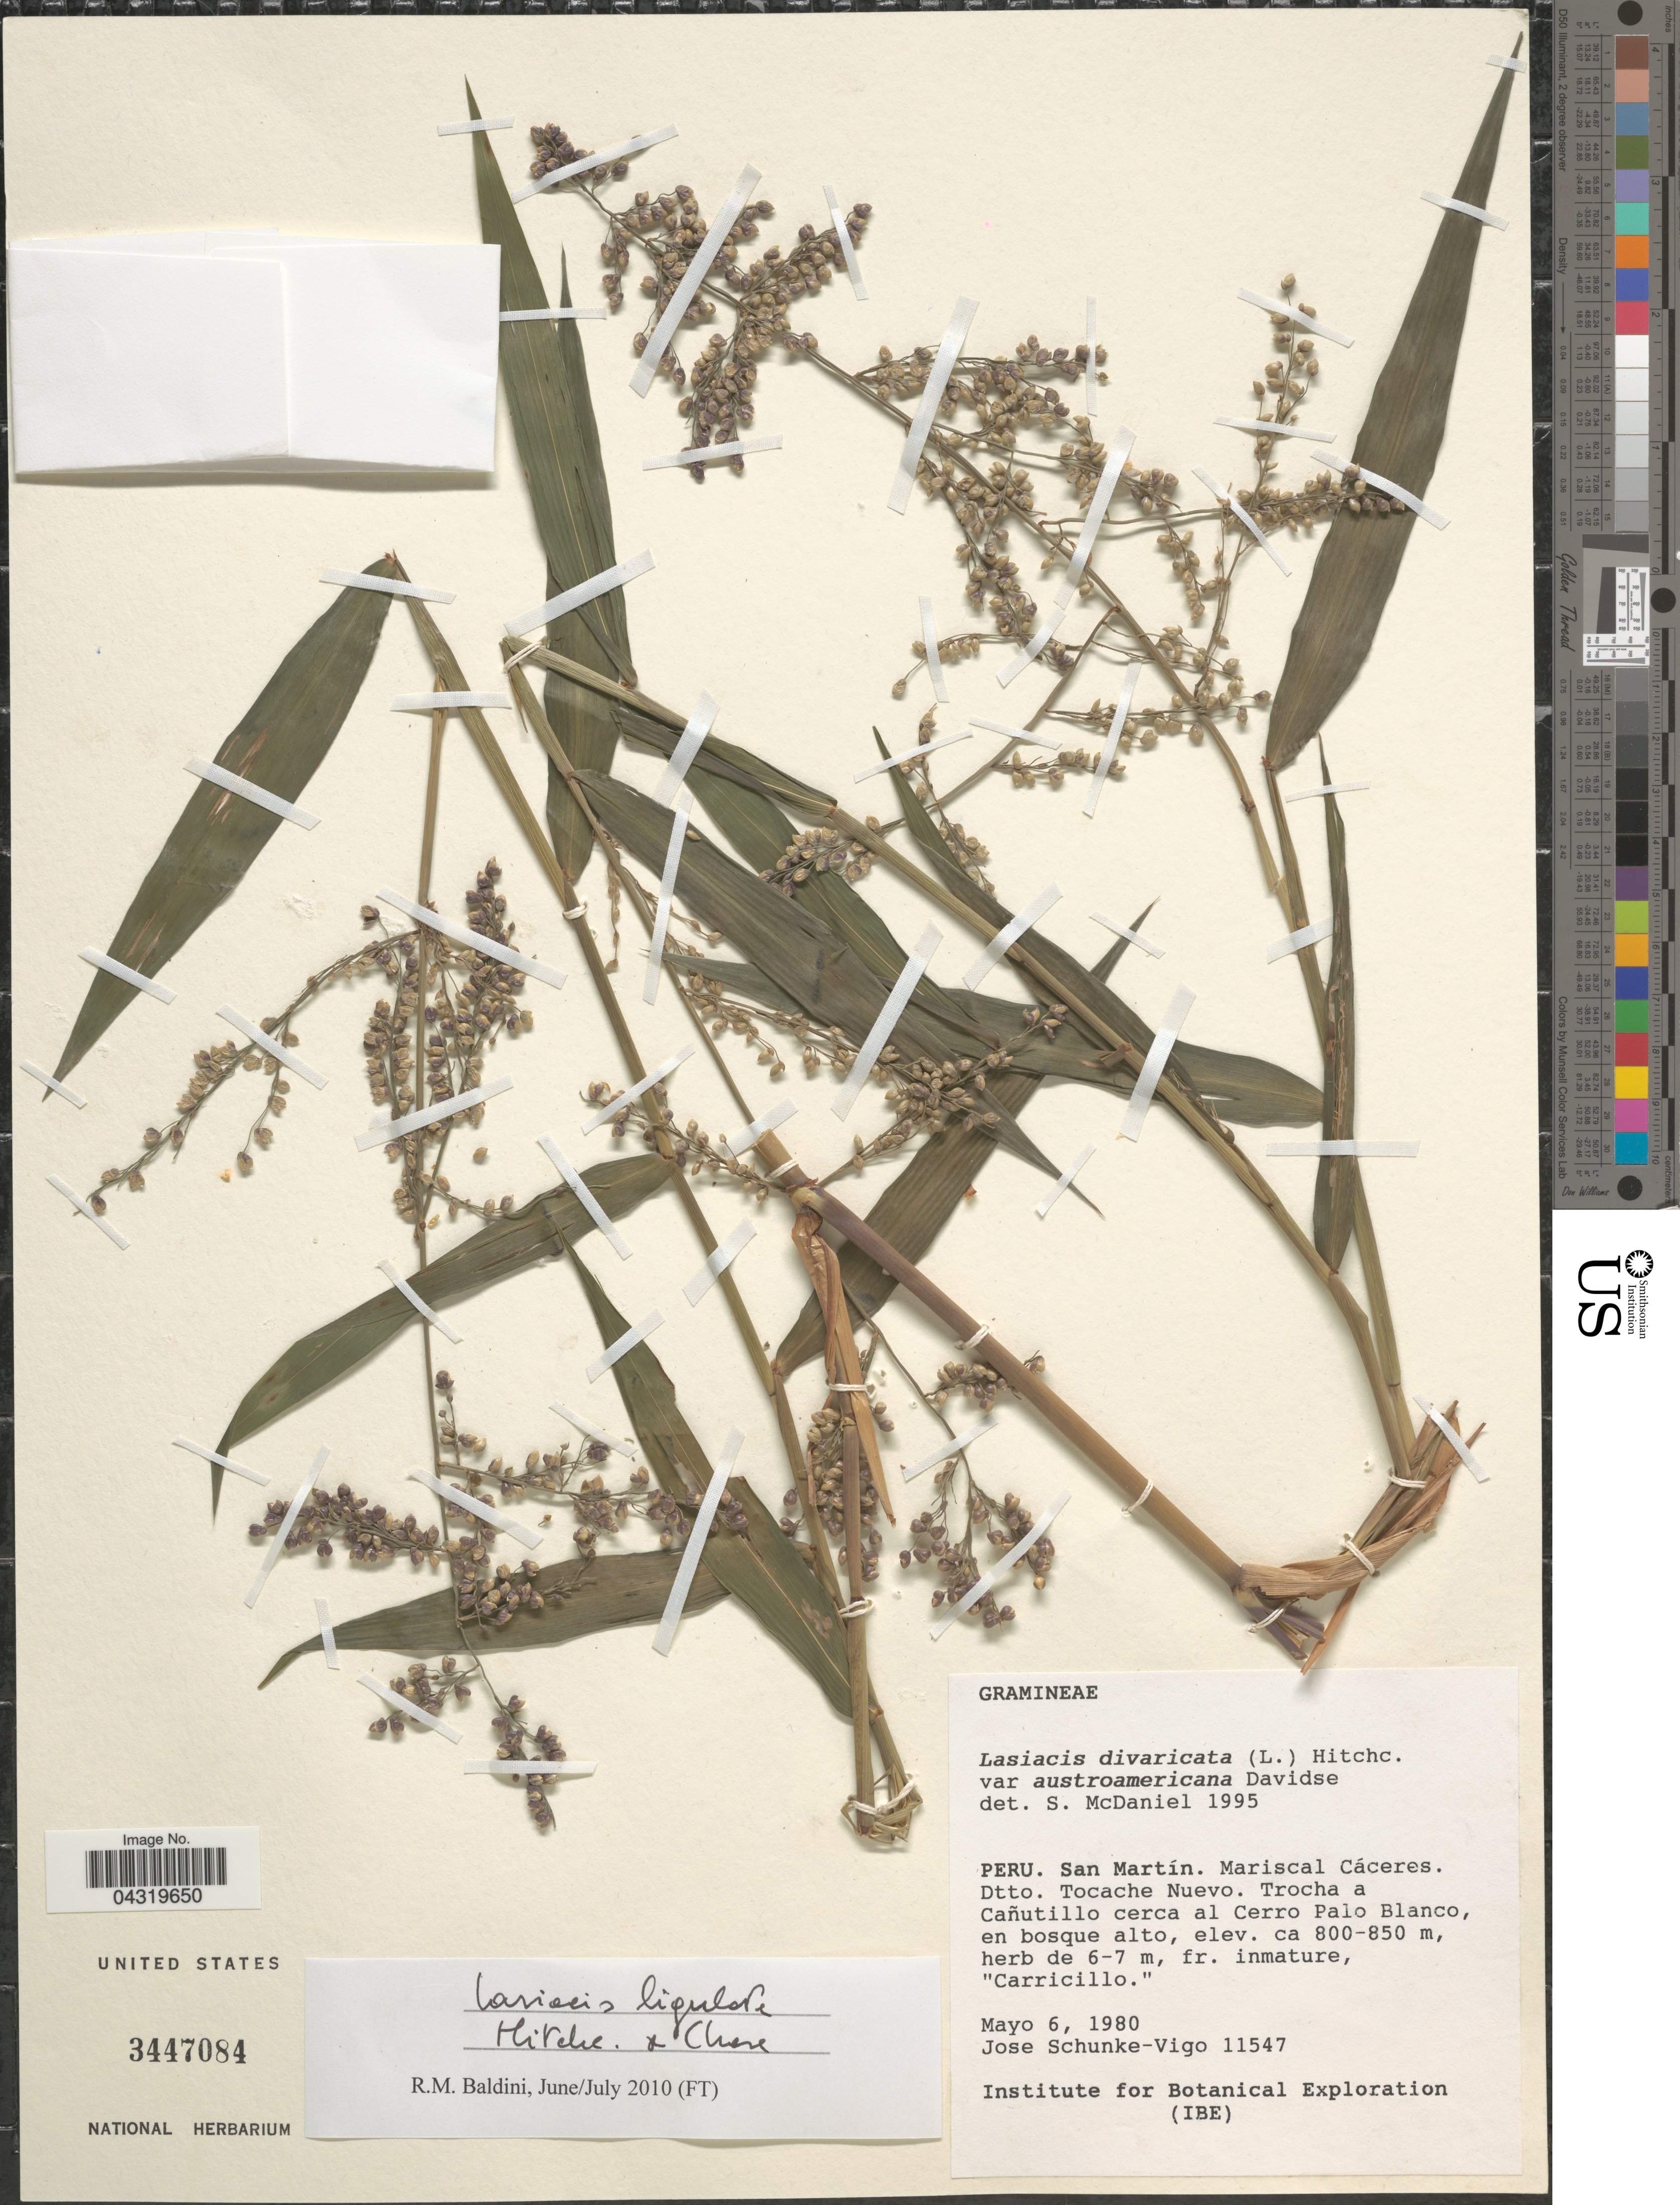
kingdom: Plantae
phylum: Tracheophyta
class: Liliopsida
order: Poales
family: Poaceae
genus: Lasiacis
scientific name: Lasiacis ligulata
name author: Hitchc. & Chase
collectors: J. Schunke Vigo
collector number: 11547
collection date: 1980-05-06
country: Peru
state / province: San Martín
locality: Mariscal Cáceres. Dtto. Tocache Nuevo. Trocha a Cañutillo cerca al Cerro Palo Blanco, en bosque alto.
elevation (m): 800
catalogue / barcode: US 3447084